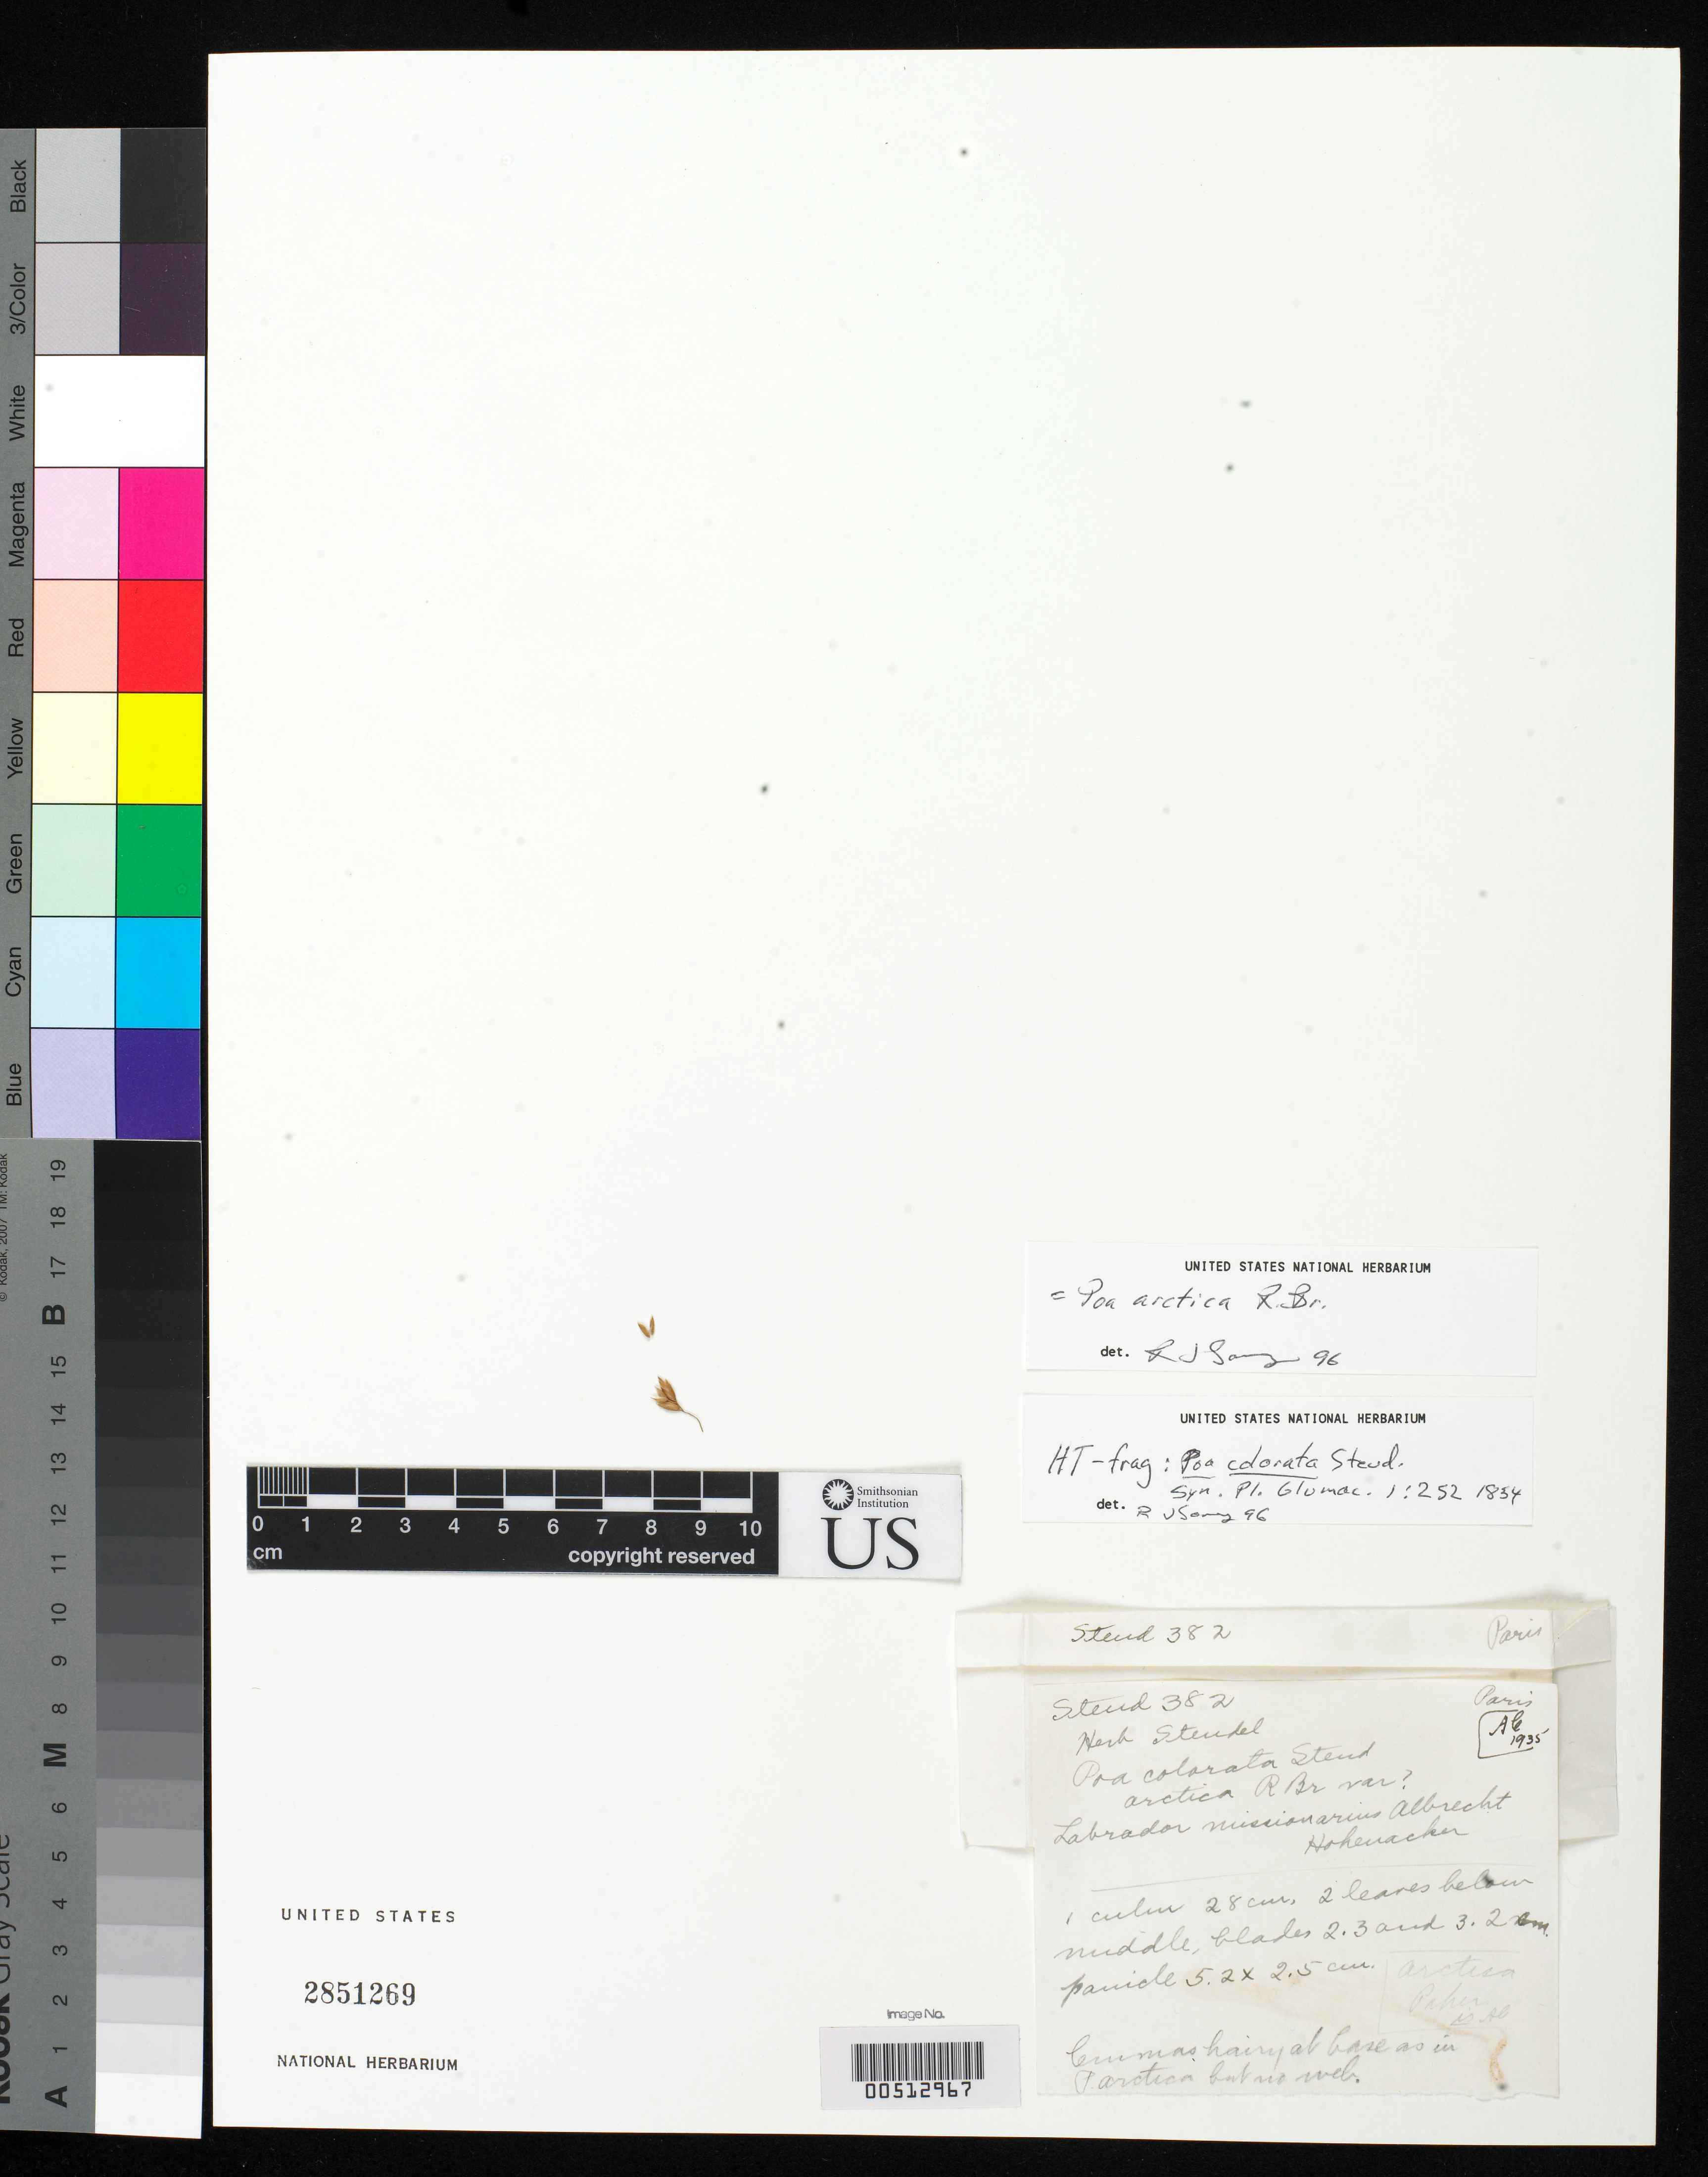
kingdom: Plantae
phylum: Tracheophyta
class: Liliopsida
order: Poales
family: Poaceae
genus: Poa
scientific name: Poa colorata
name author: Steud.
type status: Type Fragment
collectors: E. G. von Steudel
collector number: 382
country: Canada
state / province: Newfoundland and Labrador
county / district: Labrador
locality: Missionarius Albrecht.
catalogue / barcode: US 2851269